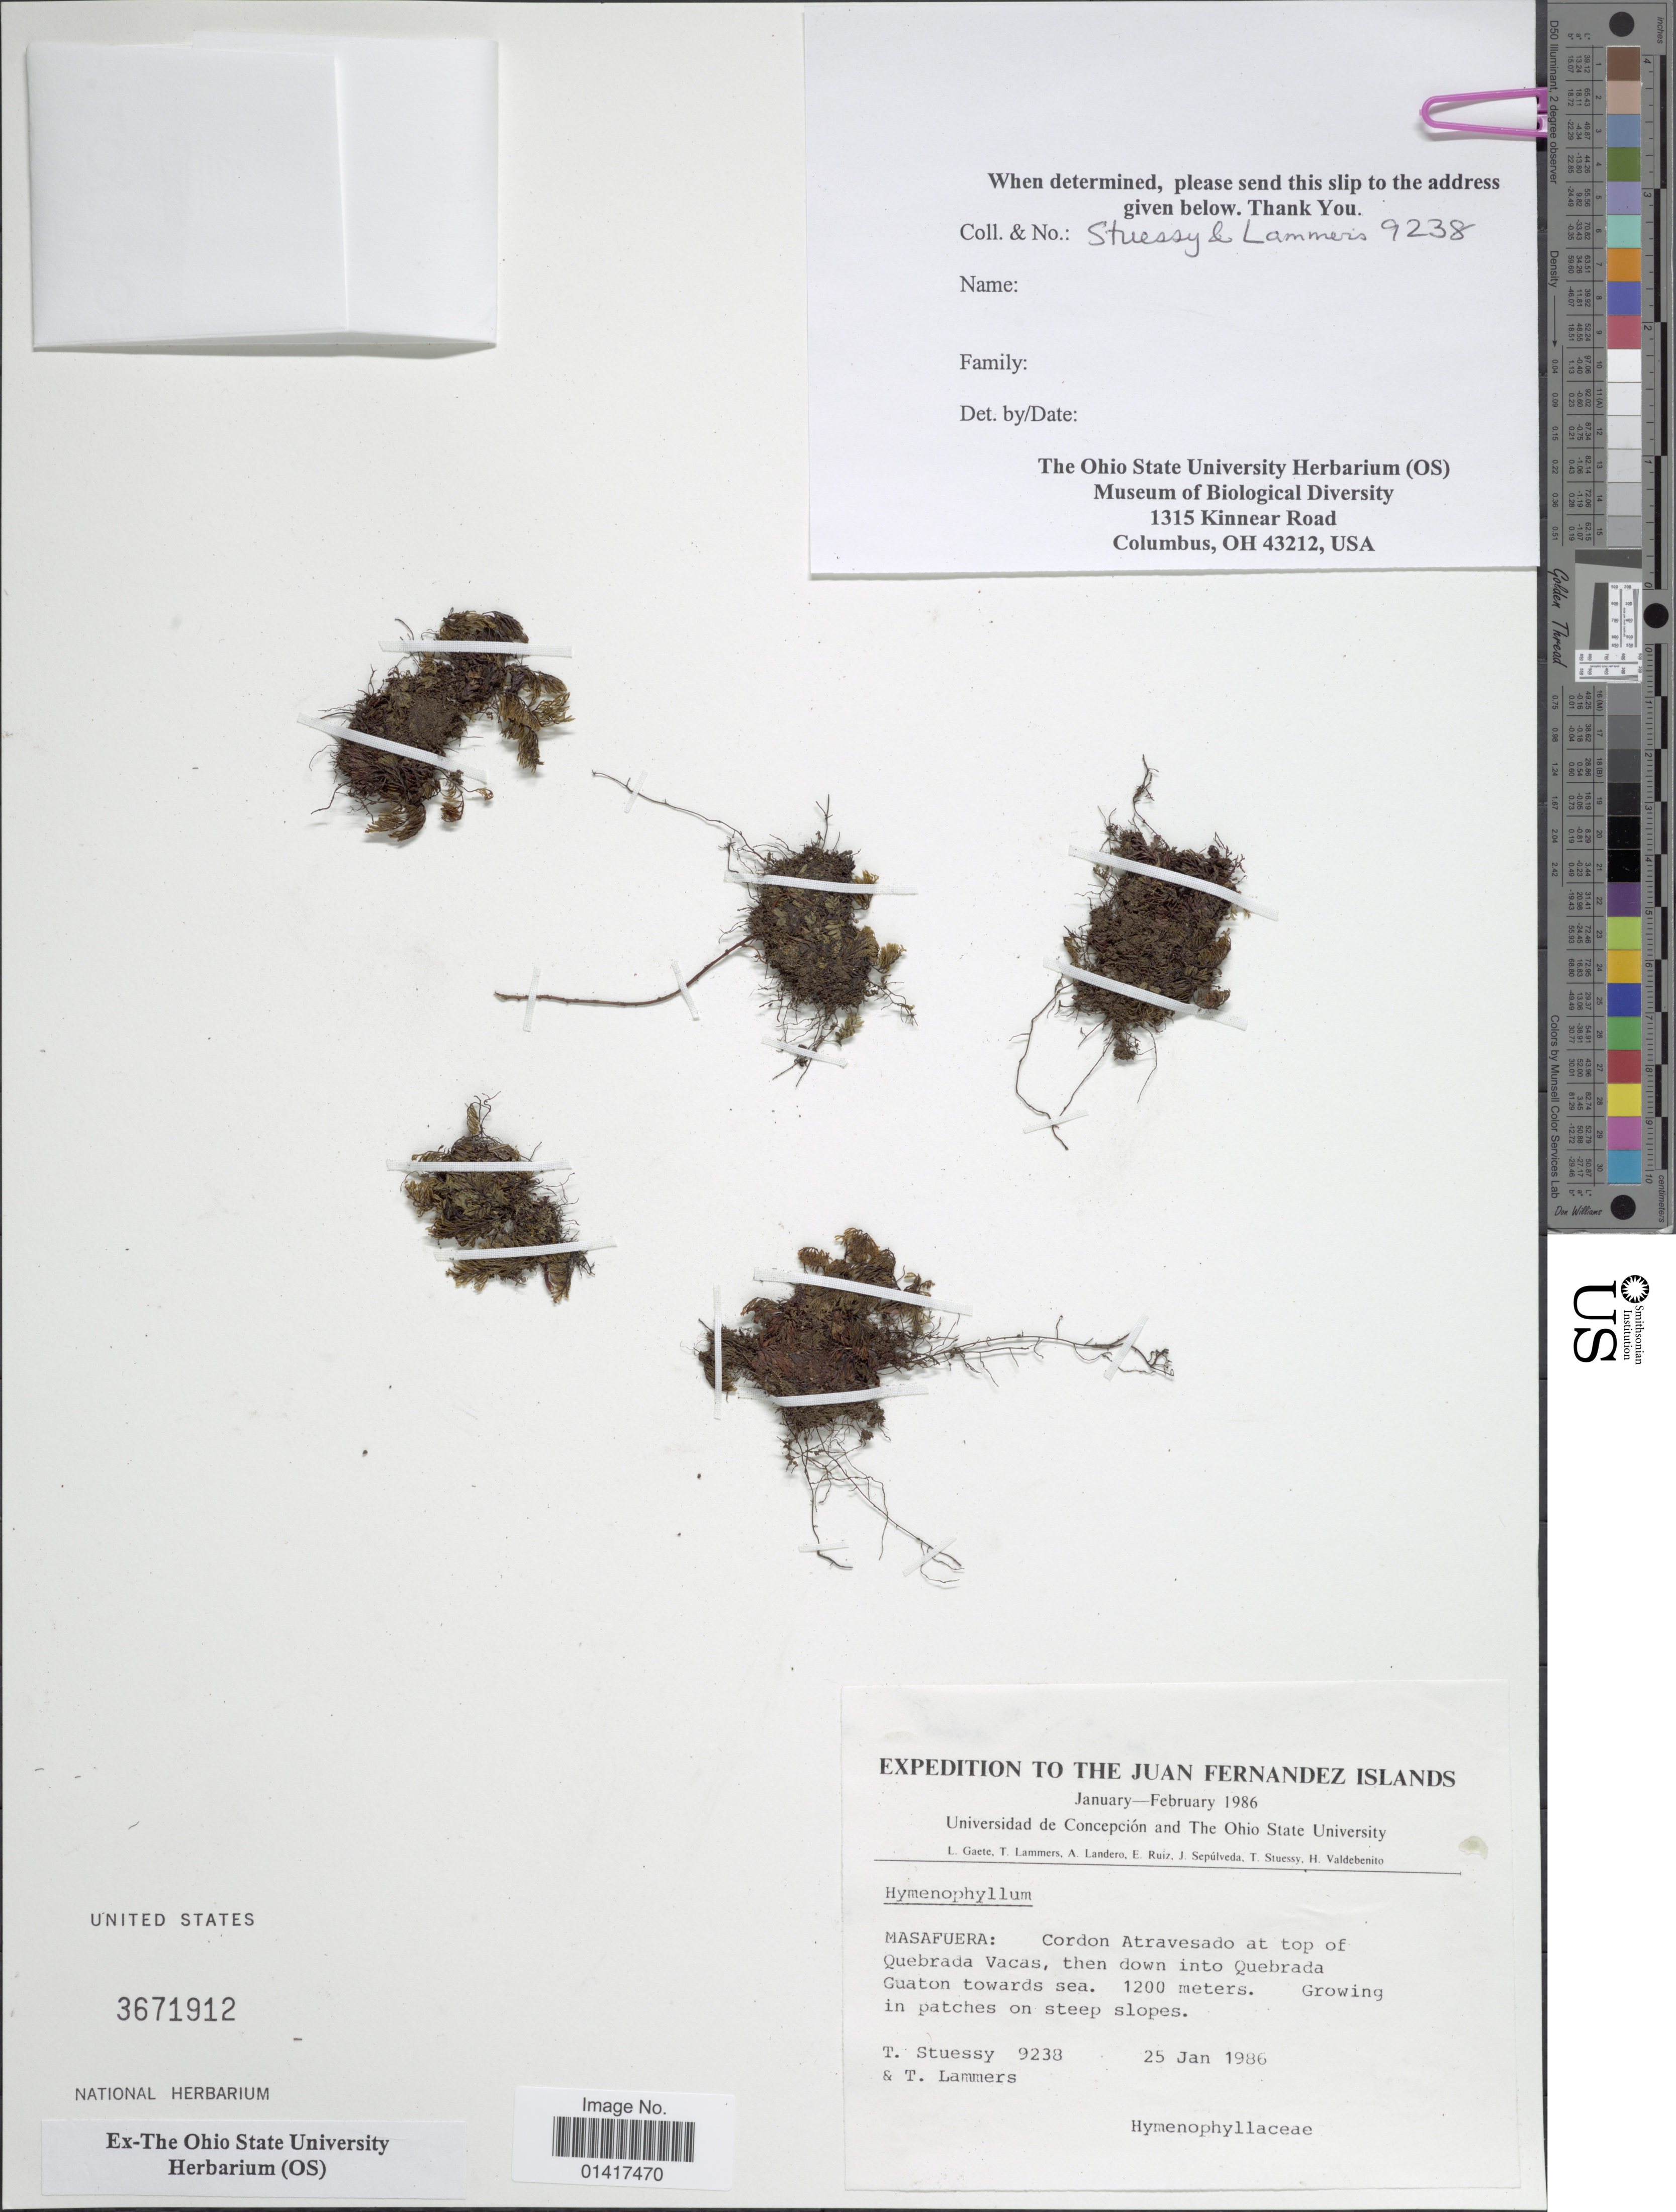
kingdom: Plantae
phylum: Tracheophyta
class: Polypodiopsida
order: Hymenophyllales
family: Hymenophyllaceae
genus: Hymenophyllum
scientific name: Hymenophyllum sp.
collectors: T. Stuessy & T. Lammers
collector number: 9238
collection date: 1986-01-25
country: Chile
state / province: Valparaíso (V)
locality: Masafuera: Cordon Atravesado at top of Quebrada Vacas, then down into Quebrada Guaton towards sea, growing in patches of steep slopes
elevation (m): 1200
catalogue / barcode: US 3671912